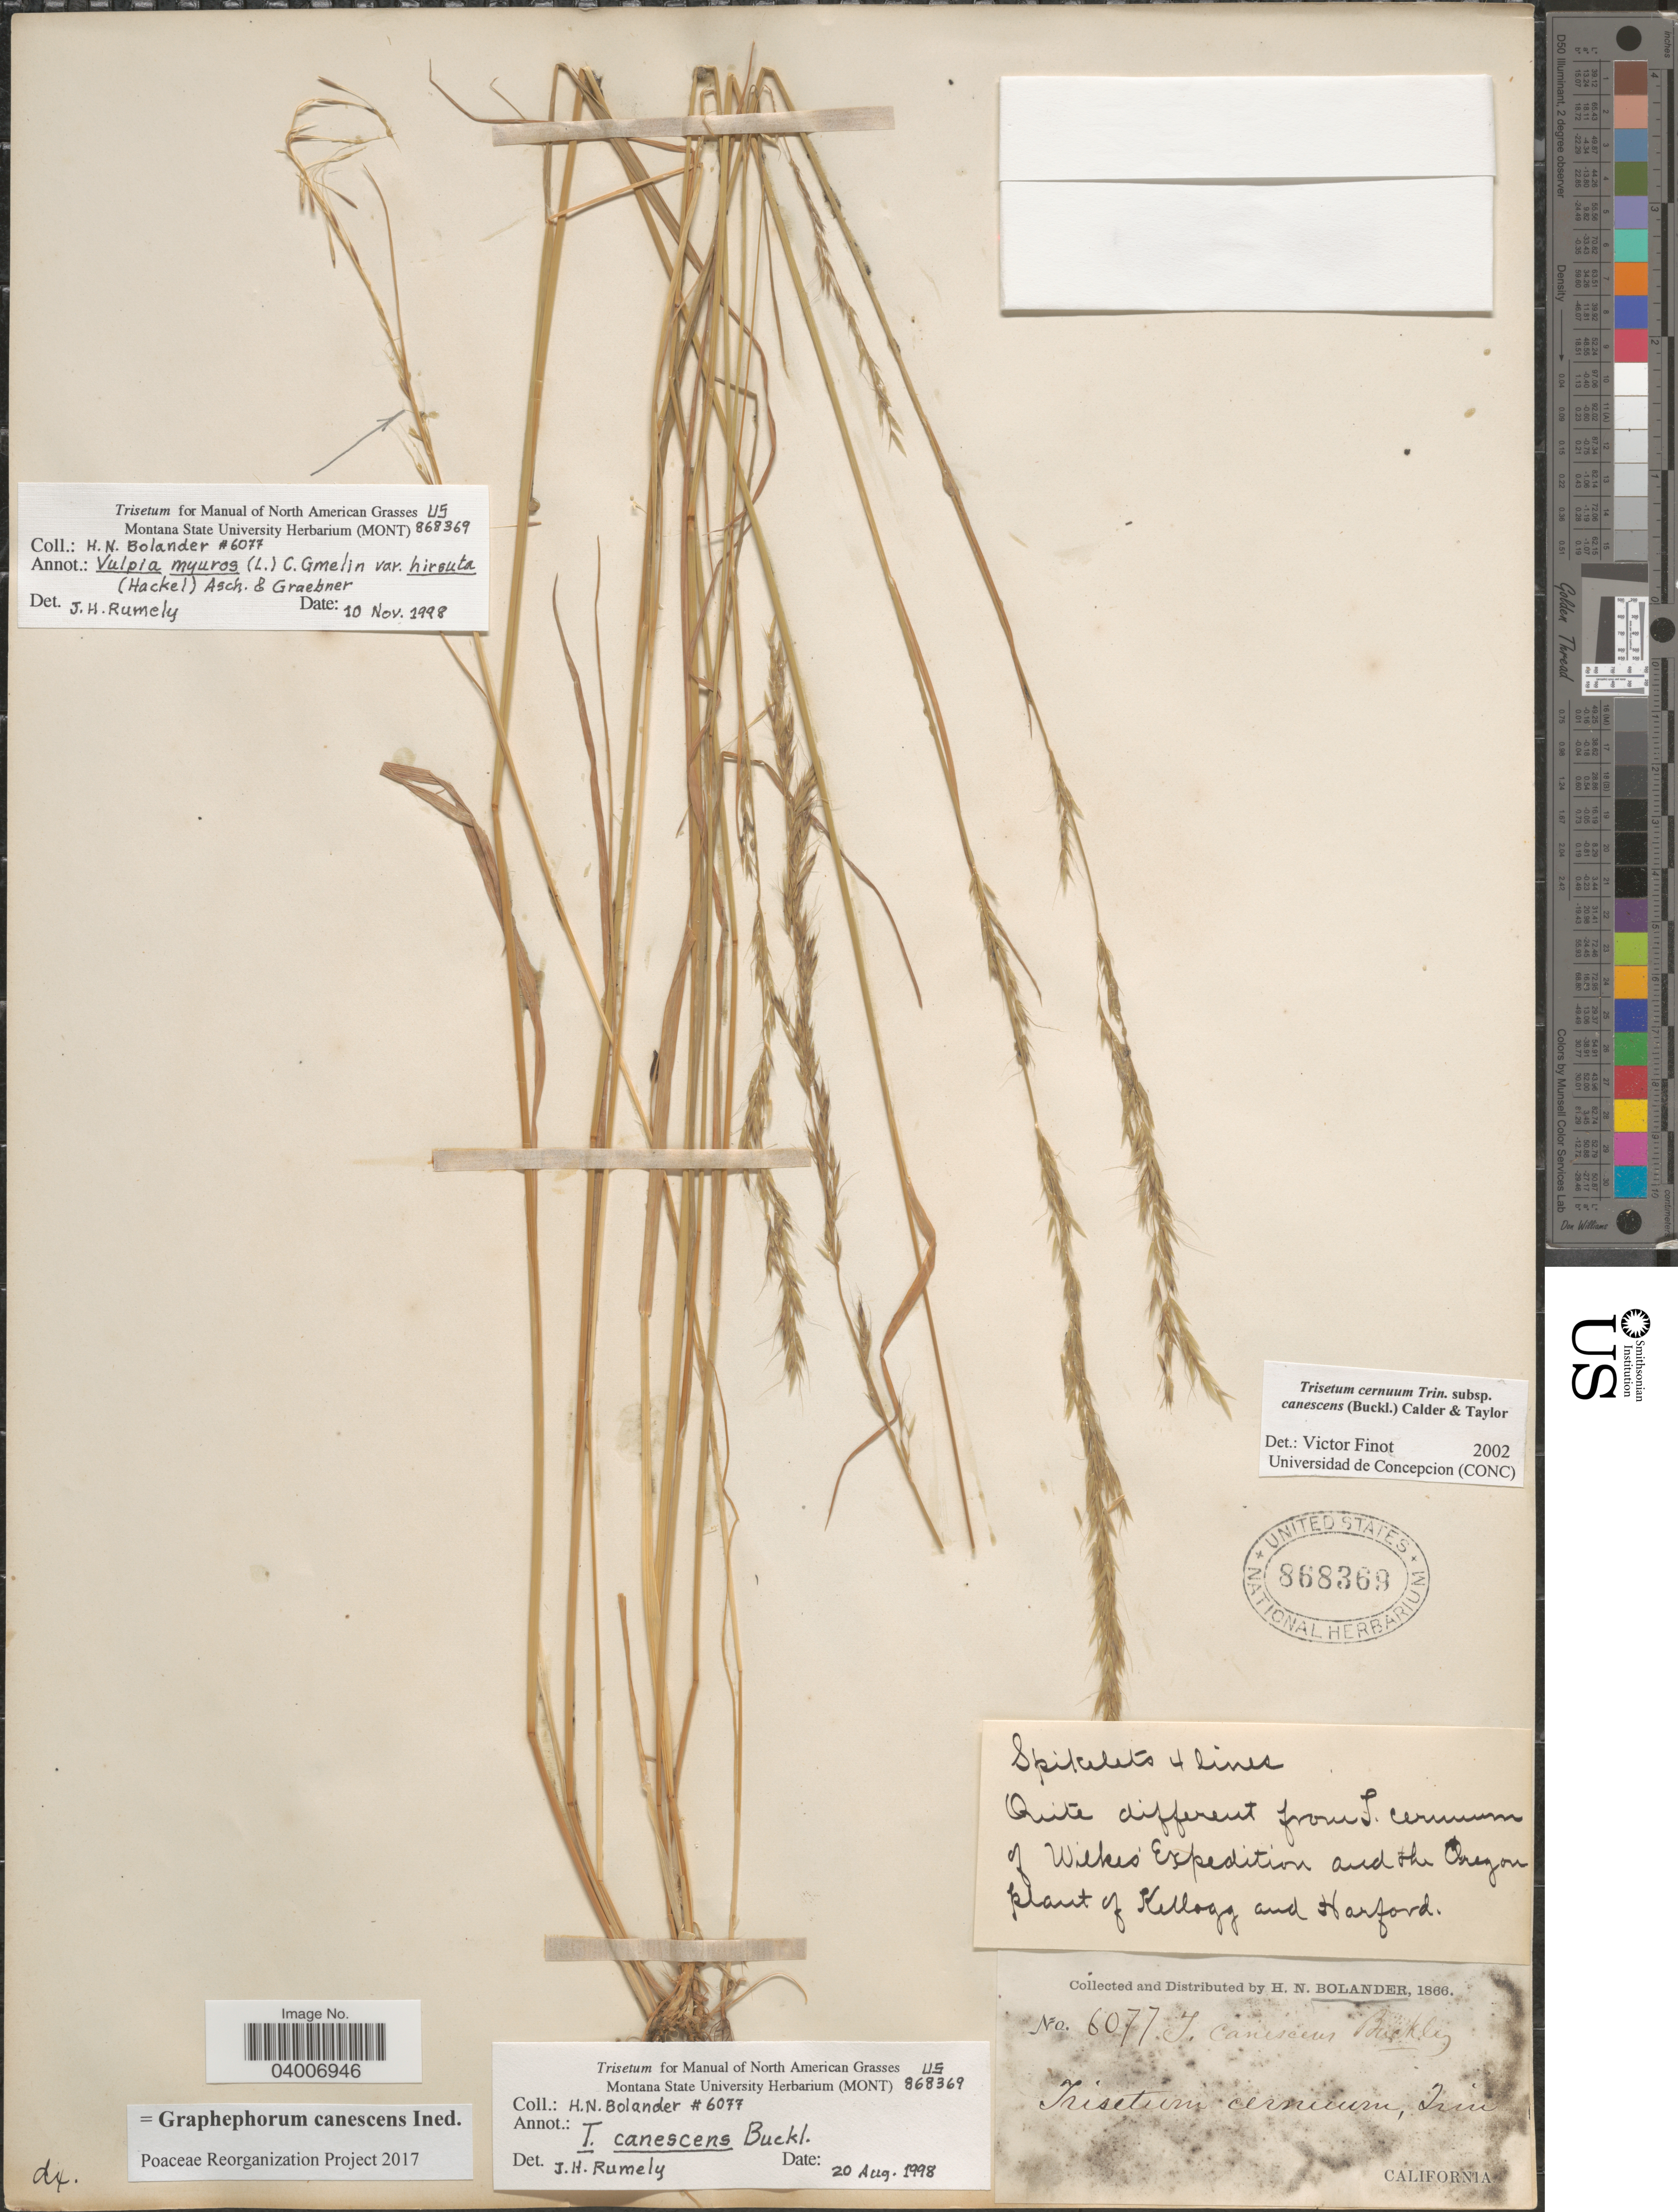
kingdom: Plantae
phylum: Tracheophyta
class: Liliopsida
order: Poales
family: Poaceae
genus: Graphephorum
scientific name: Graphephorum canescens ined.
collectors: H. Bolander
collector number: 6077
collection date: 1866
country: United States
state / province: California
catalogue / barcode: US 868369